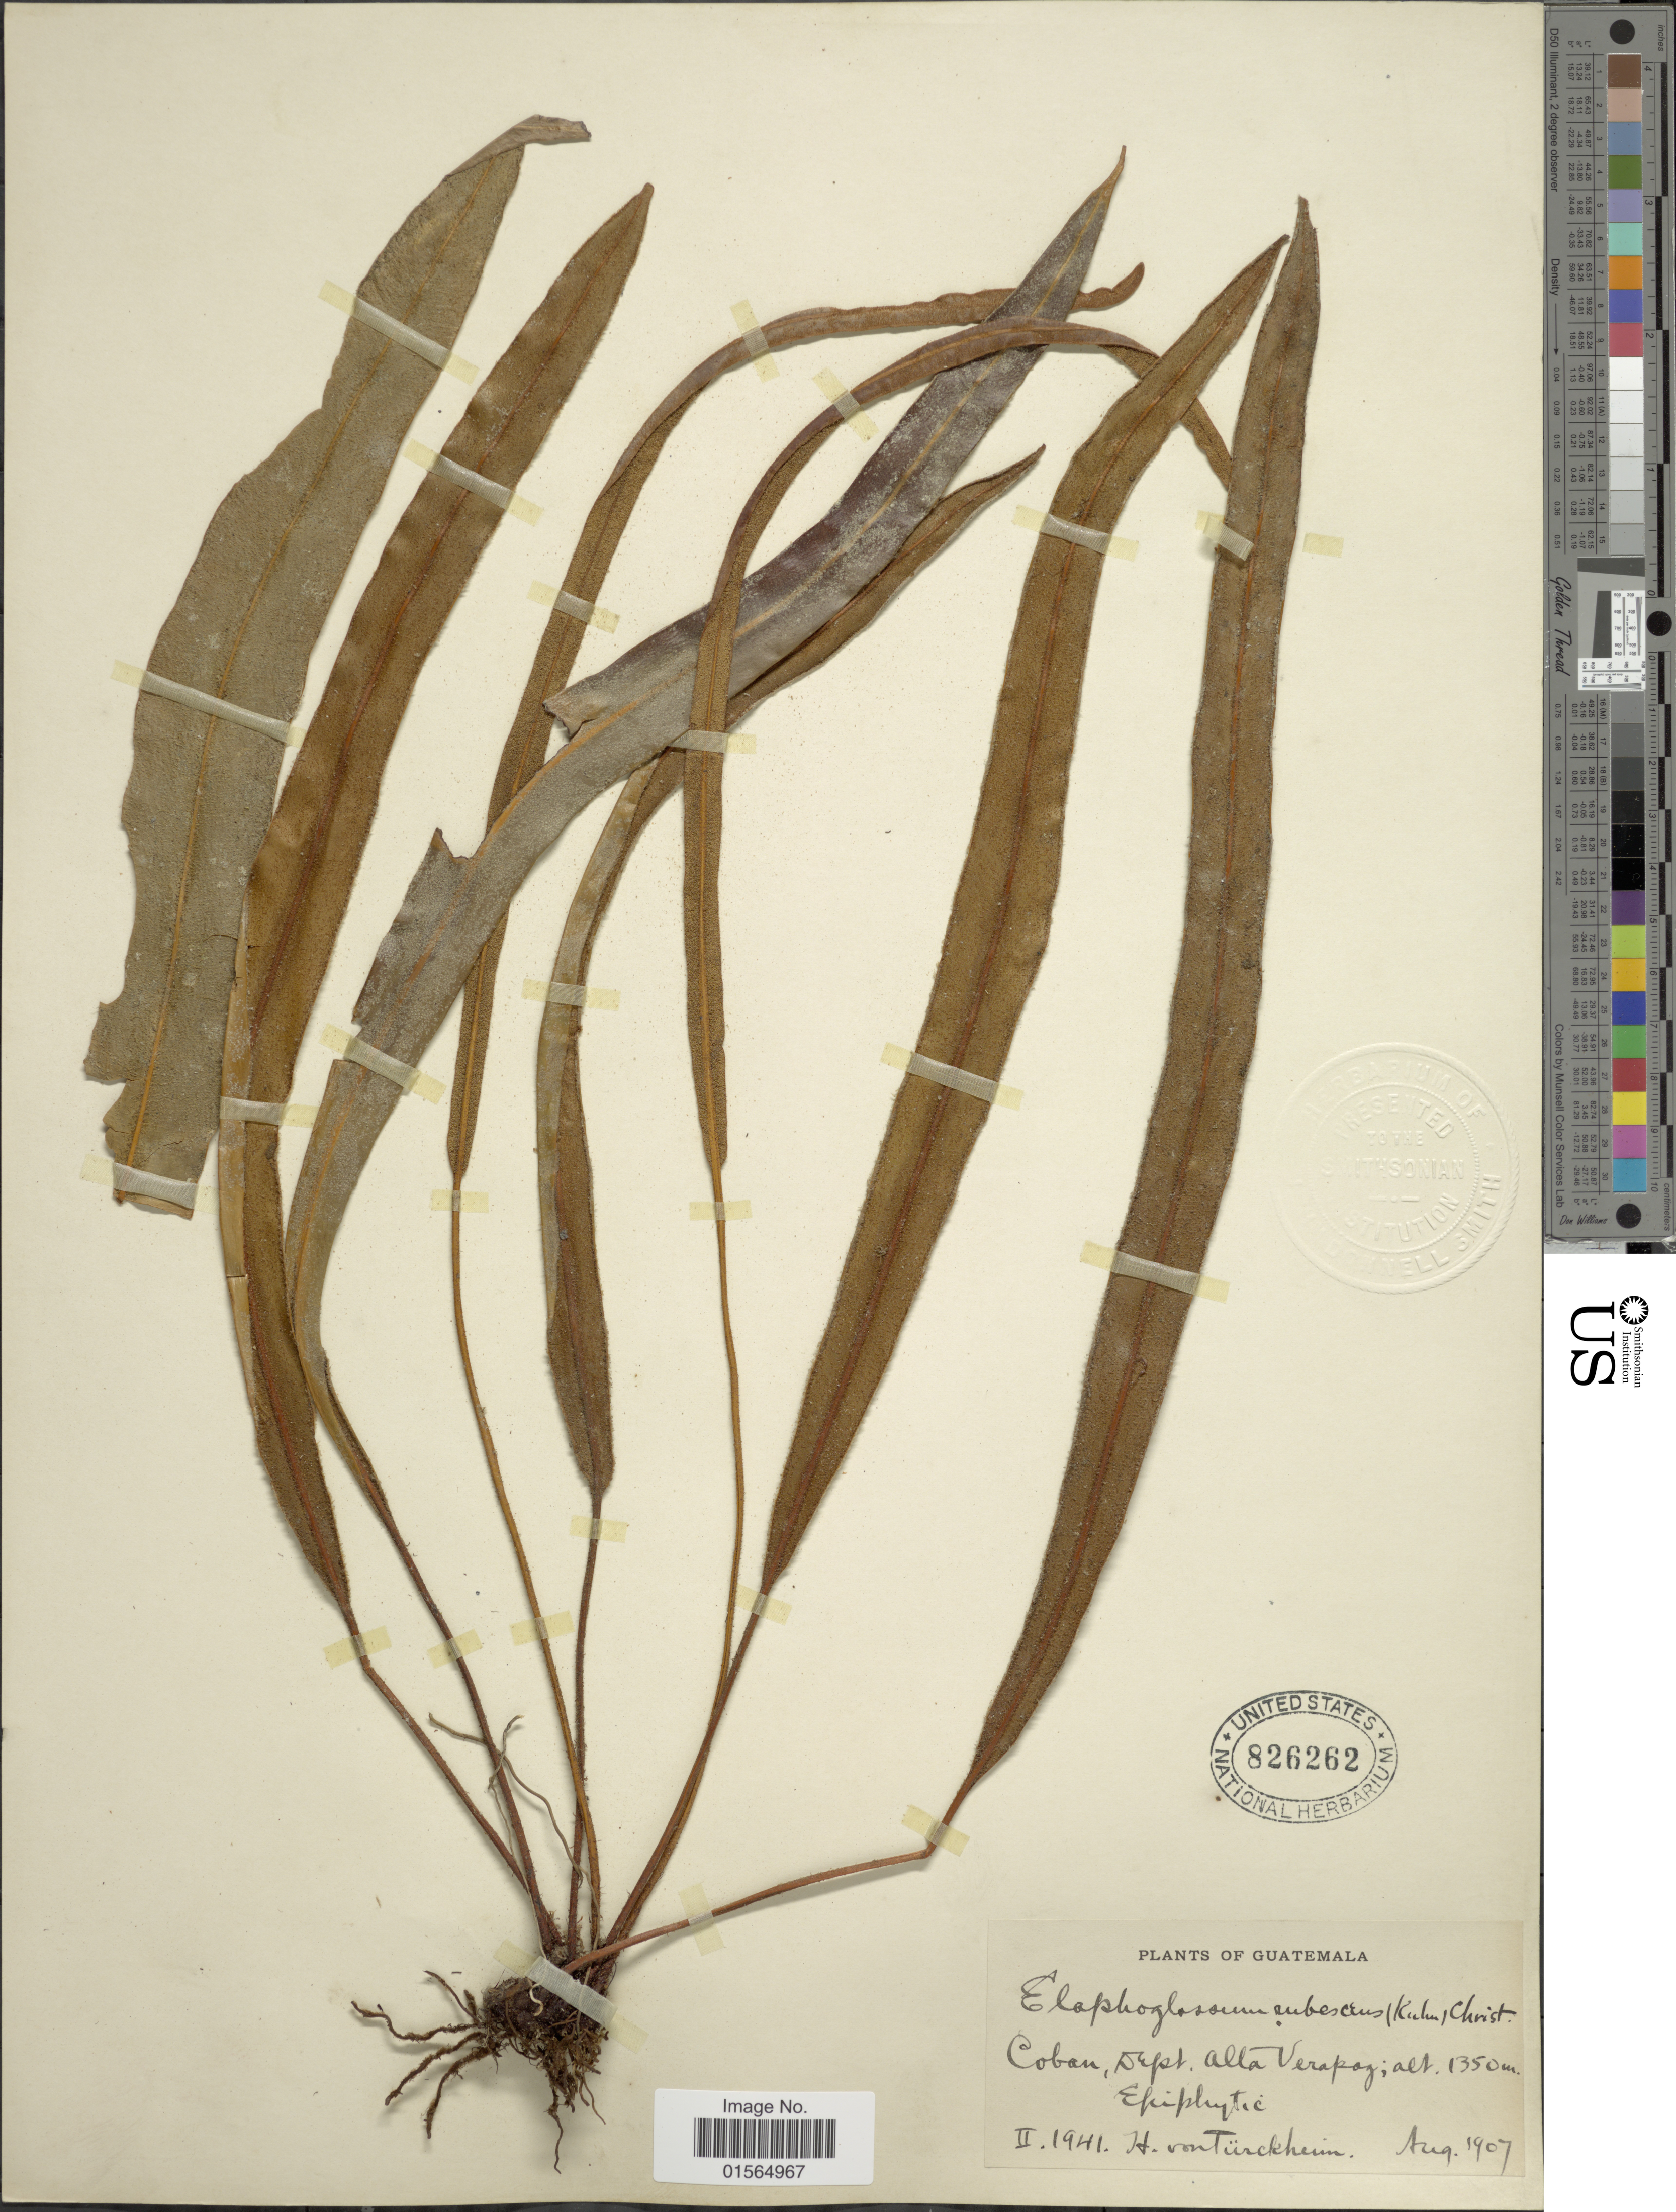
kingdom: Plantae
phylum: Tracheophyta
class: Polypodiopsida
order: Polypodiales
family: Dryopteridaceae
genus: Elaphoglossum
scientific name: Elaphoglossum rubescens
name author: Kuhn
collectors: H. von Türckheim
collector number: II1941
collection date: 1907-08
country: Guatemala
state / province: Alta Verapaz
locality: Coban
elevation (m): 1350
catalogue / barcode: US 826262